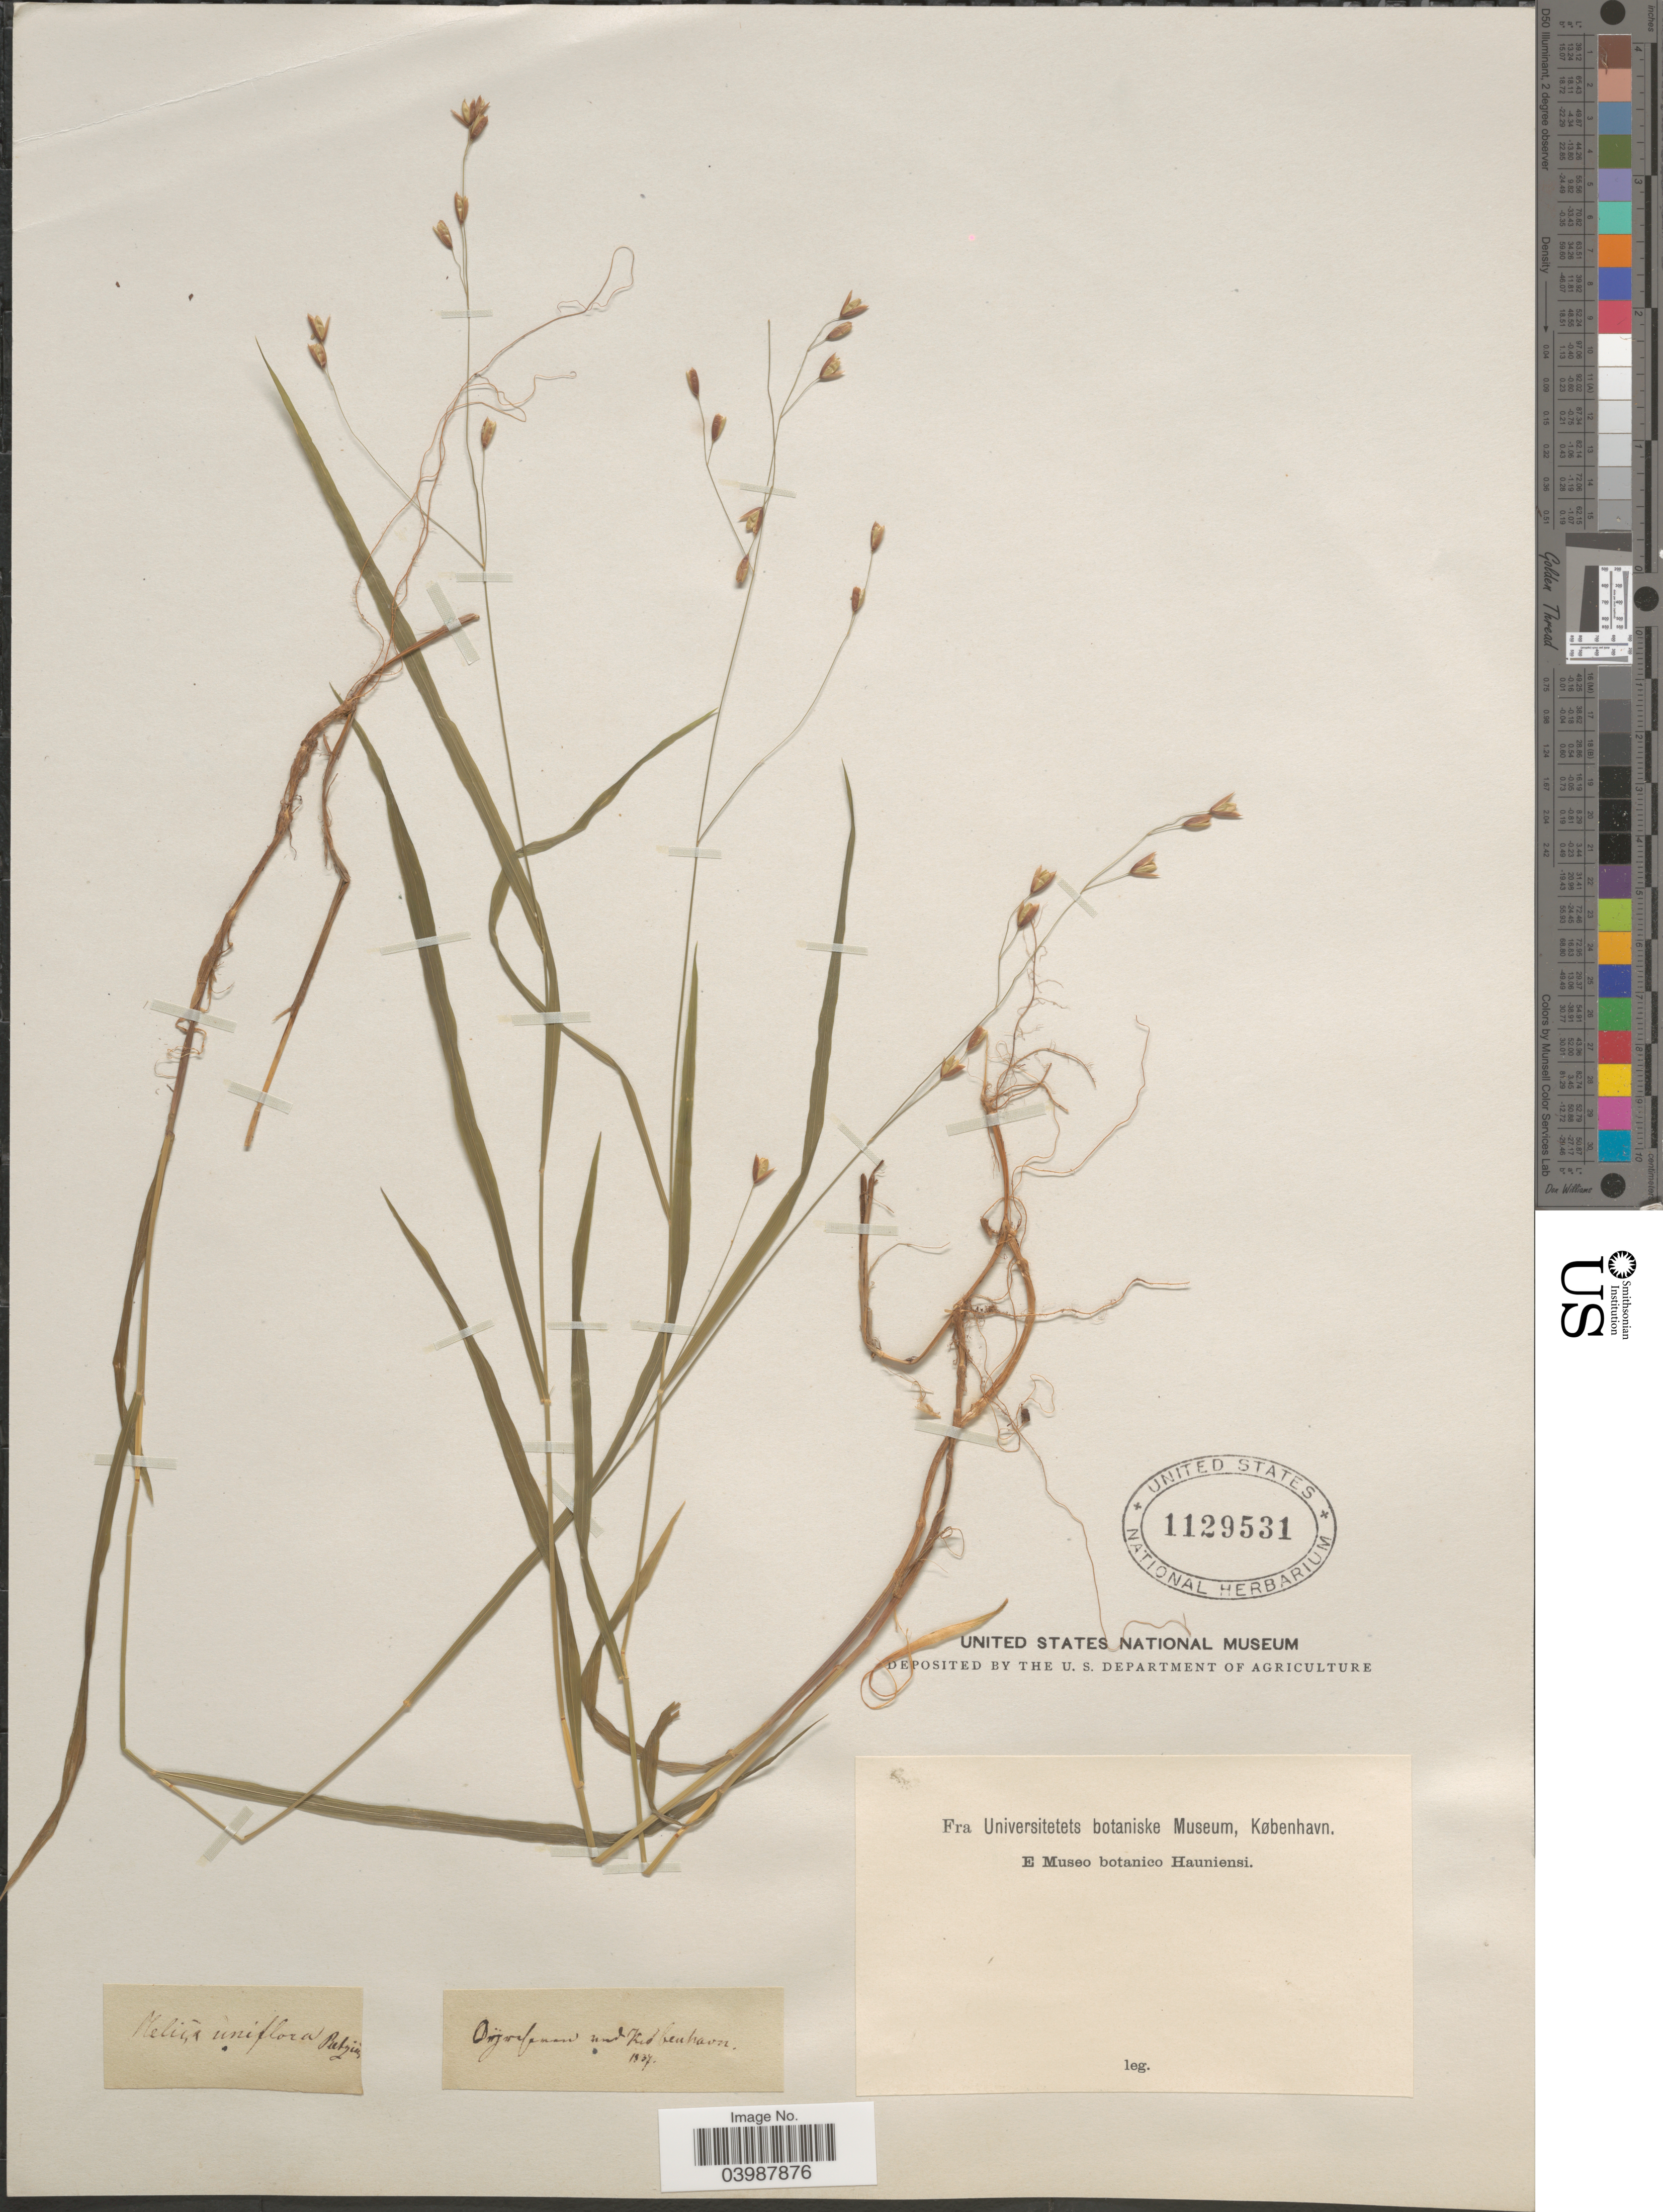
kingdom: Plantae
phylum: Tracheophyta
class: Liliopsida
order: Poales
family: Poaceae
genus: Melica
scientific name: Melica uniflora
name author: Retz.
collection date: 1837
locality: Onjorfman and Kobenhavn. [interpreted] [unsure placement]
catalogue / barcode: US 1129531